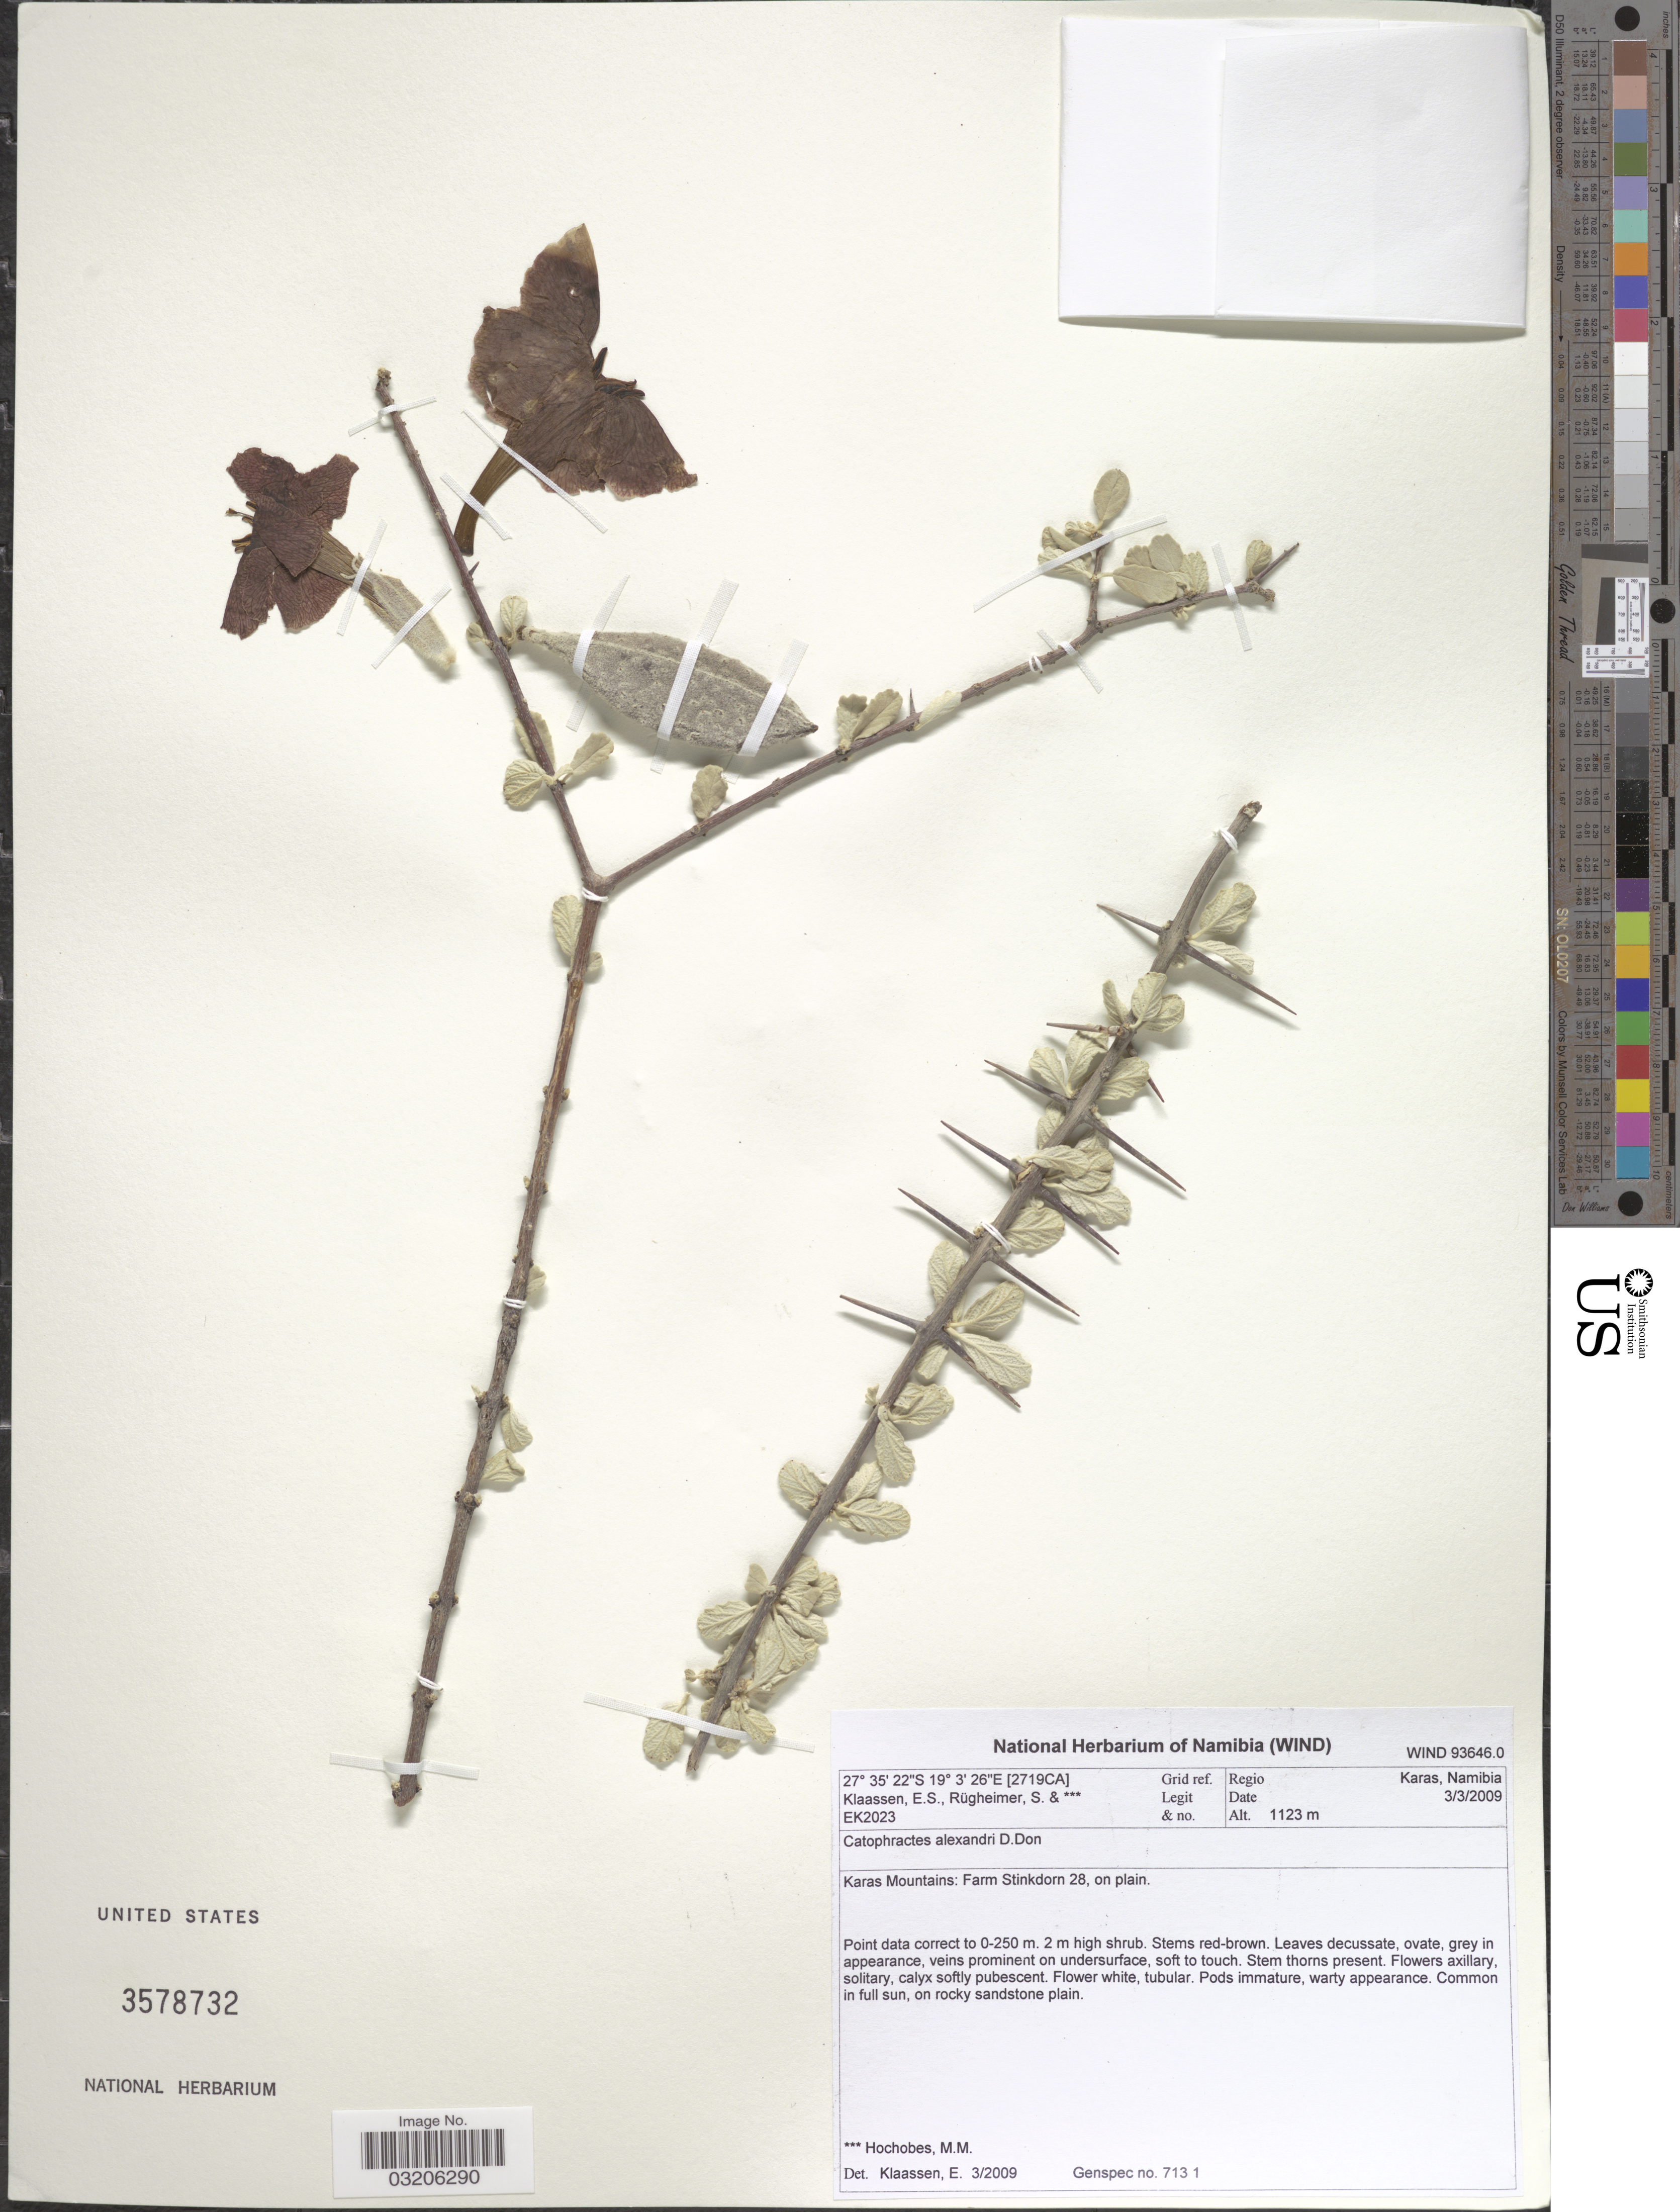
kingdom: Plantae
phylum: Tracheophyta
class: Magnoliopsida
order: Lamiales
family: Bignoniaceae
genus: Catophractes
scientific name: Catophractes alexandri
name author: D. Don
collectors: E. S. Klaassen, S. Rugheimer & M. Hochobes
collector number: EK2023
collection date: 2009-03-03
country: Namibia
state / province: Karas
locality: [2719CA] Grid ref. Regio Karas. Karas Mountains: Farm Stinkdorn 28, on plain.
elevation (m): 1123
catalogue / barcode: US 3578732